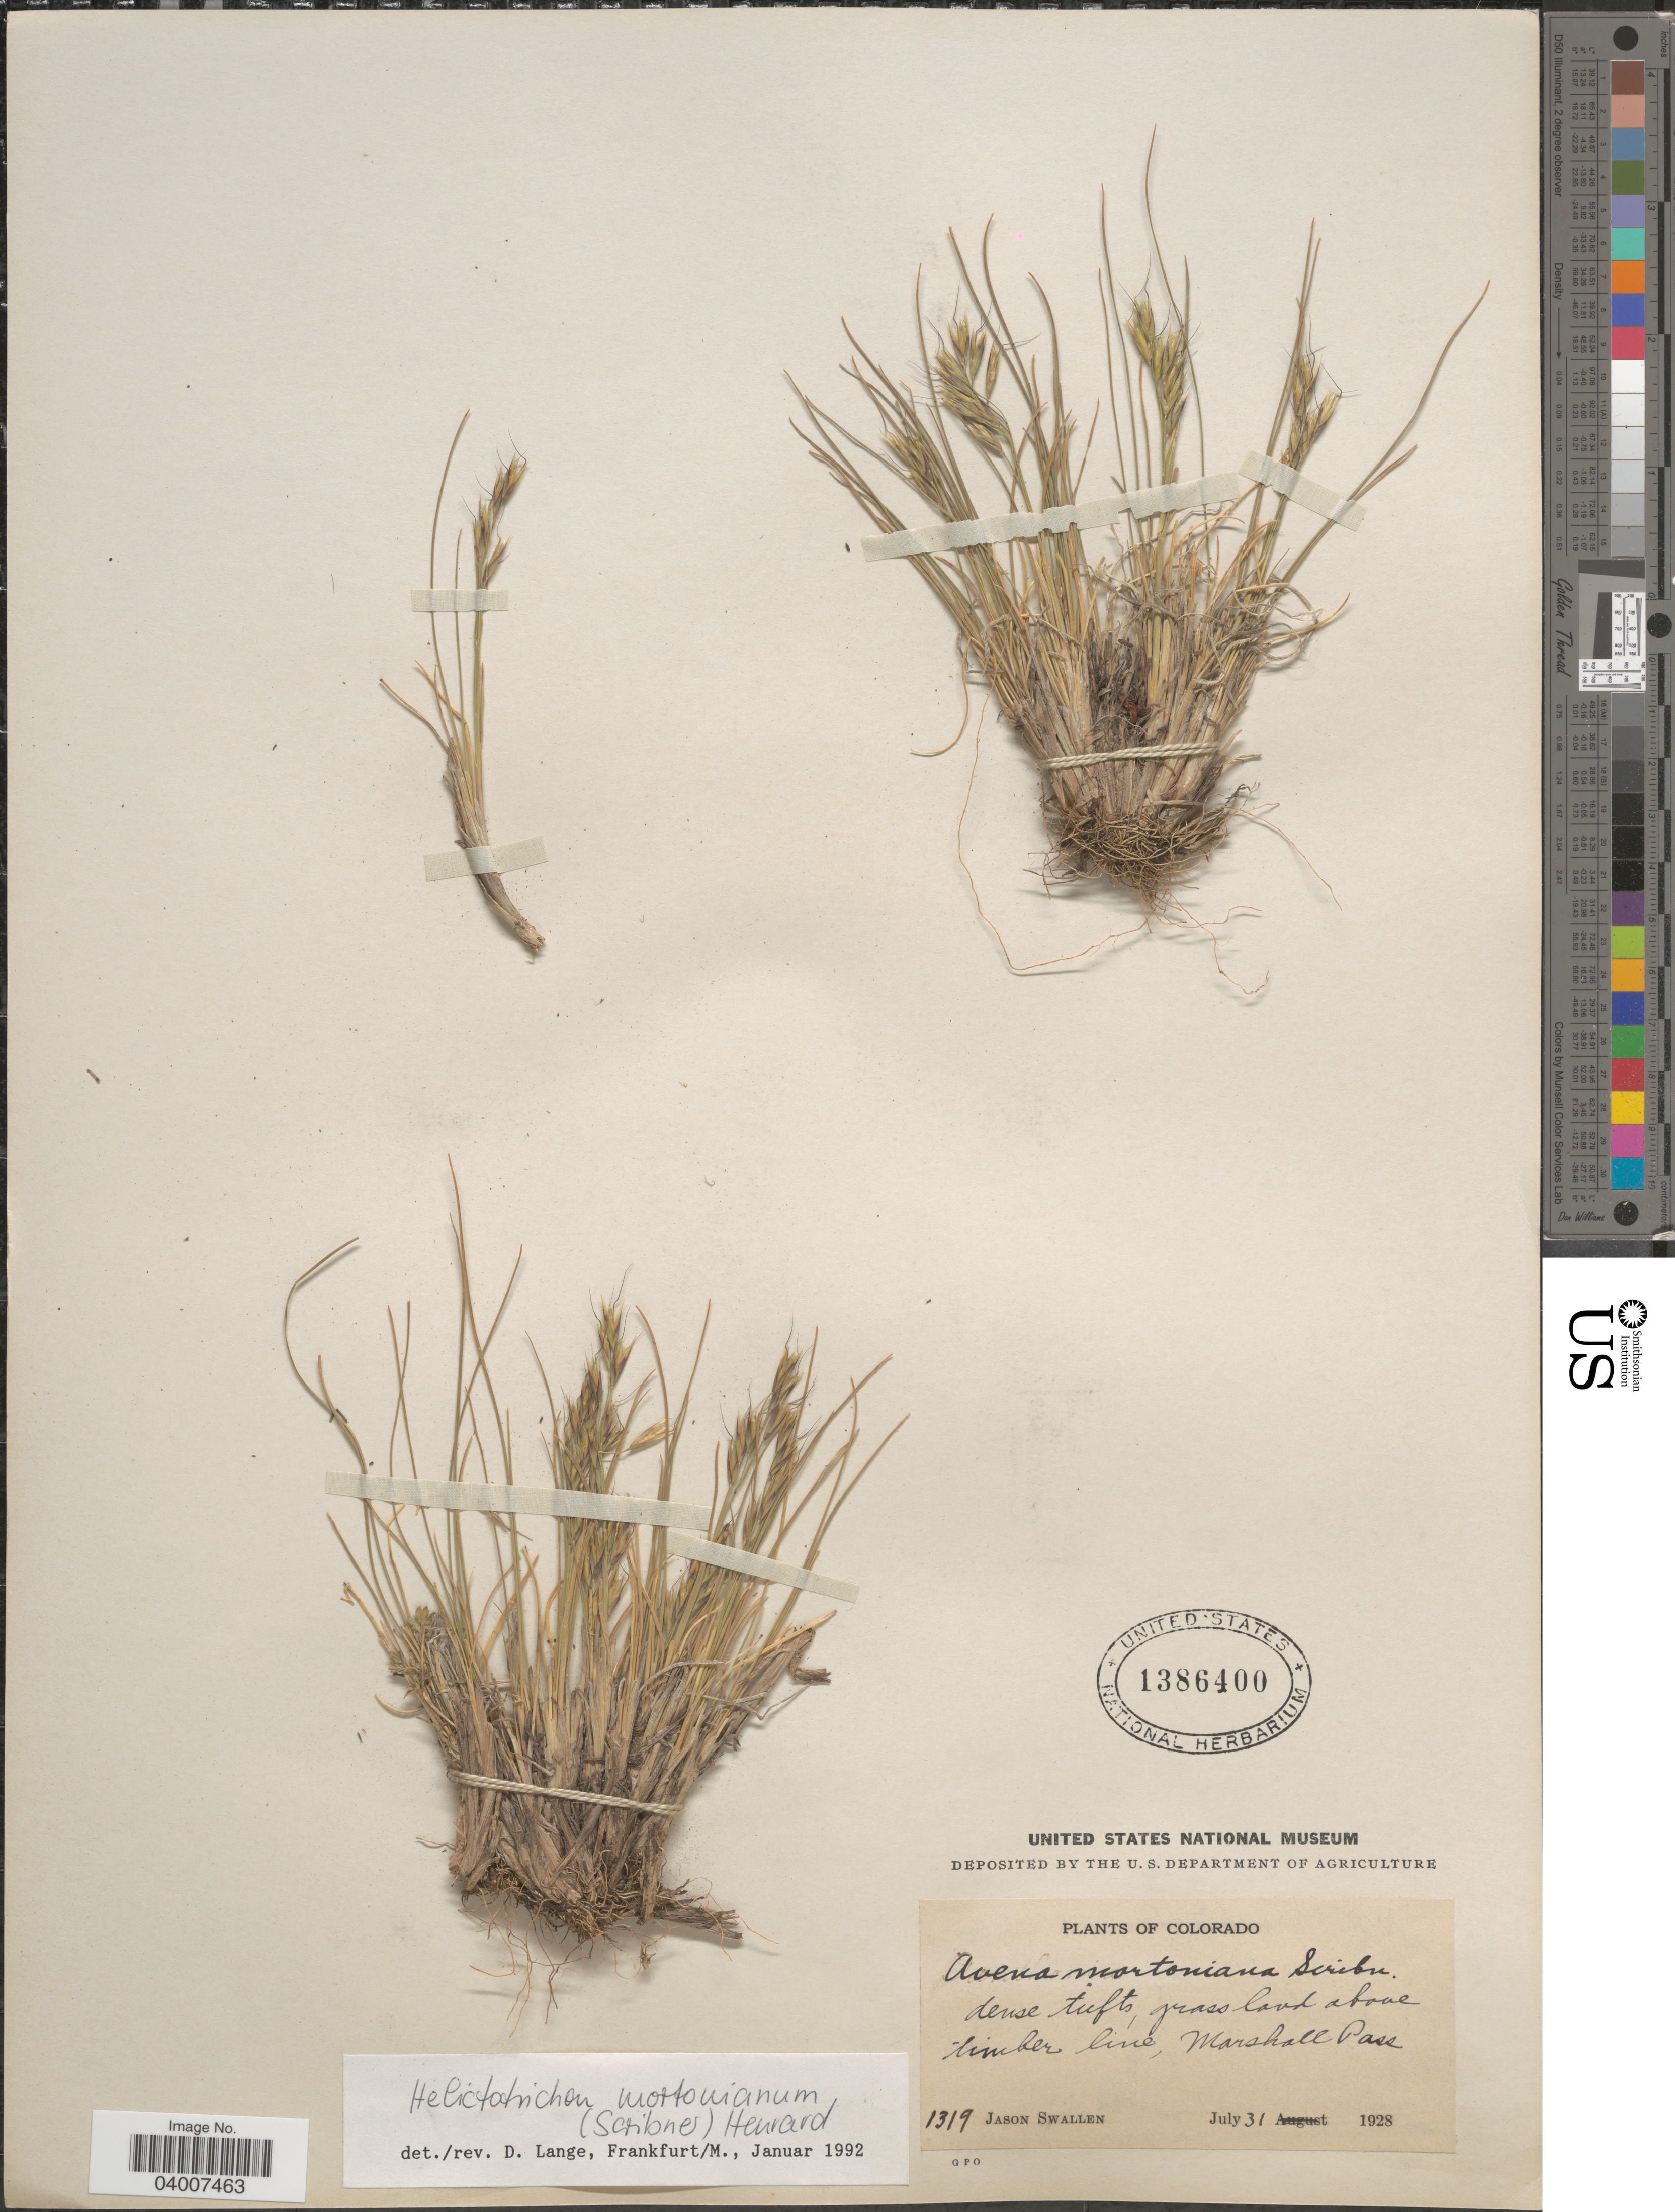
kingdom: Plantae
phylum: Tracheophyta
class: Liliopsida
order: Poales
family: Poaceae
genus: Helictotrichon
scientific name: Helictotrichon mortonianum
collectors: J. R. Swallen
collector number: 1319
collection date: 1928-07-31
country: United States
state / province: Colorado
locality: Grass land above timber line, Marshall Pass.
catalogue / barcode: US 1386400